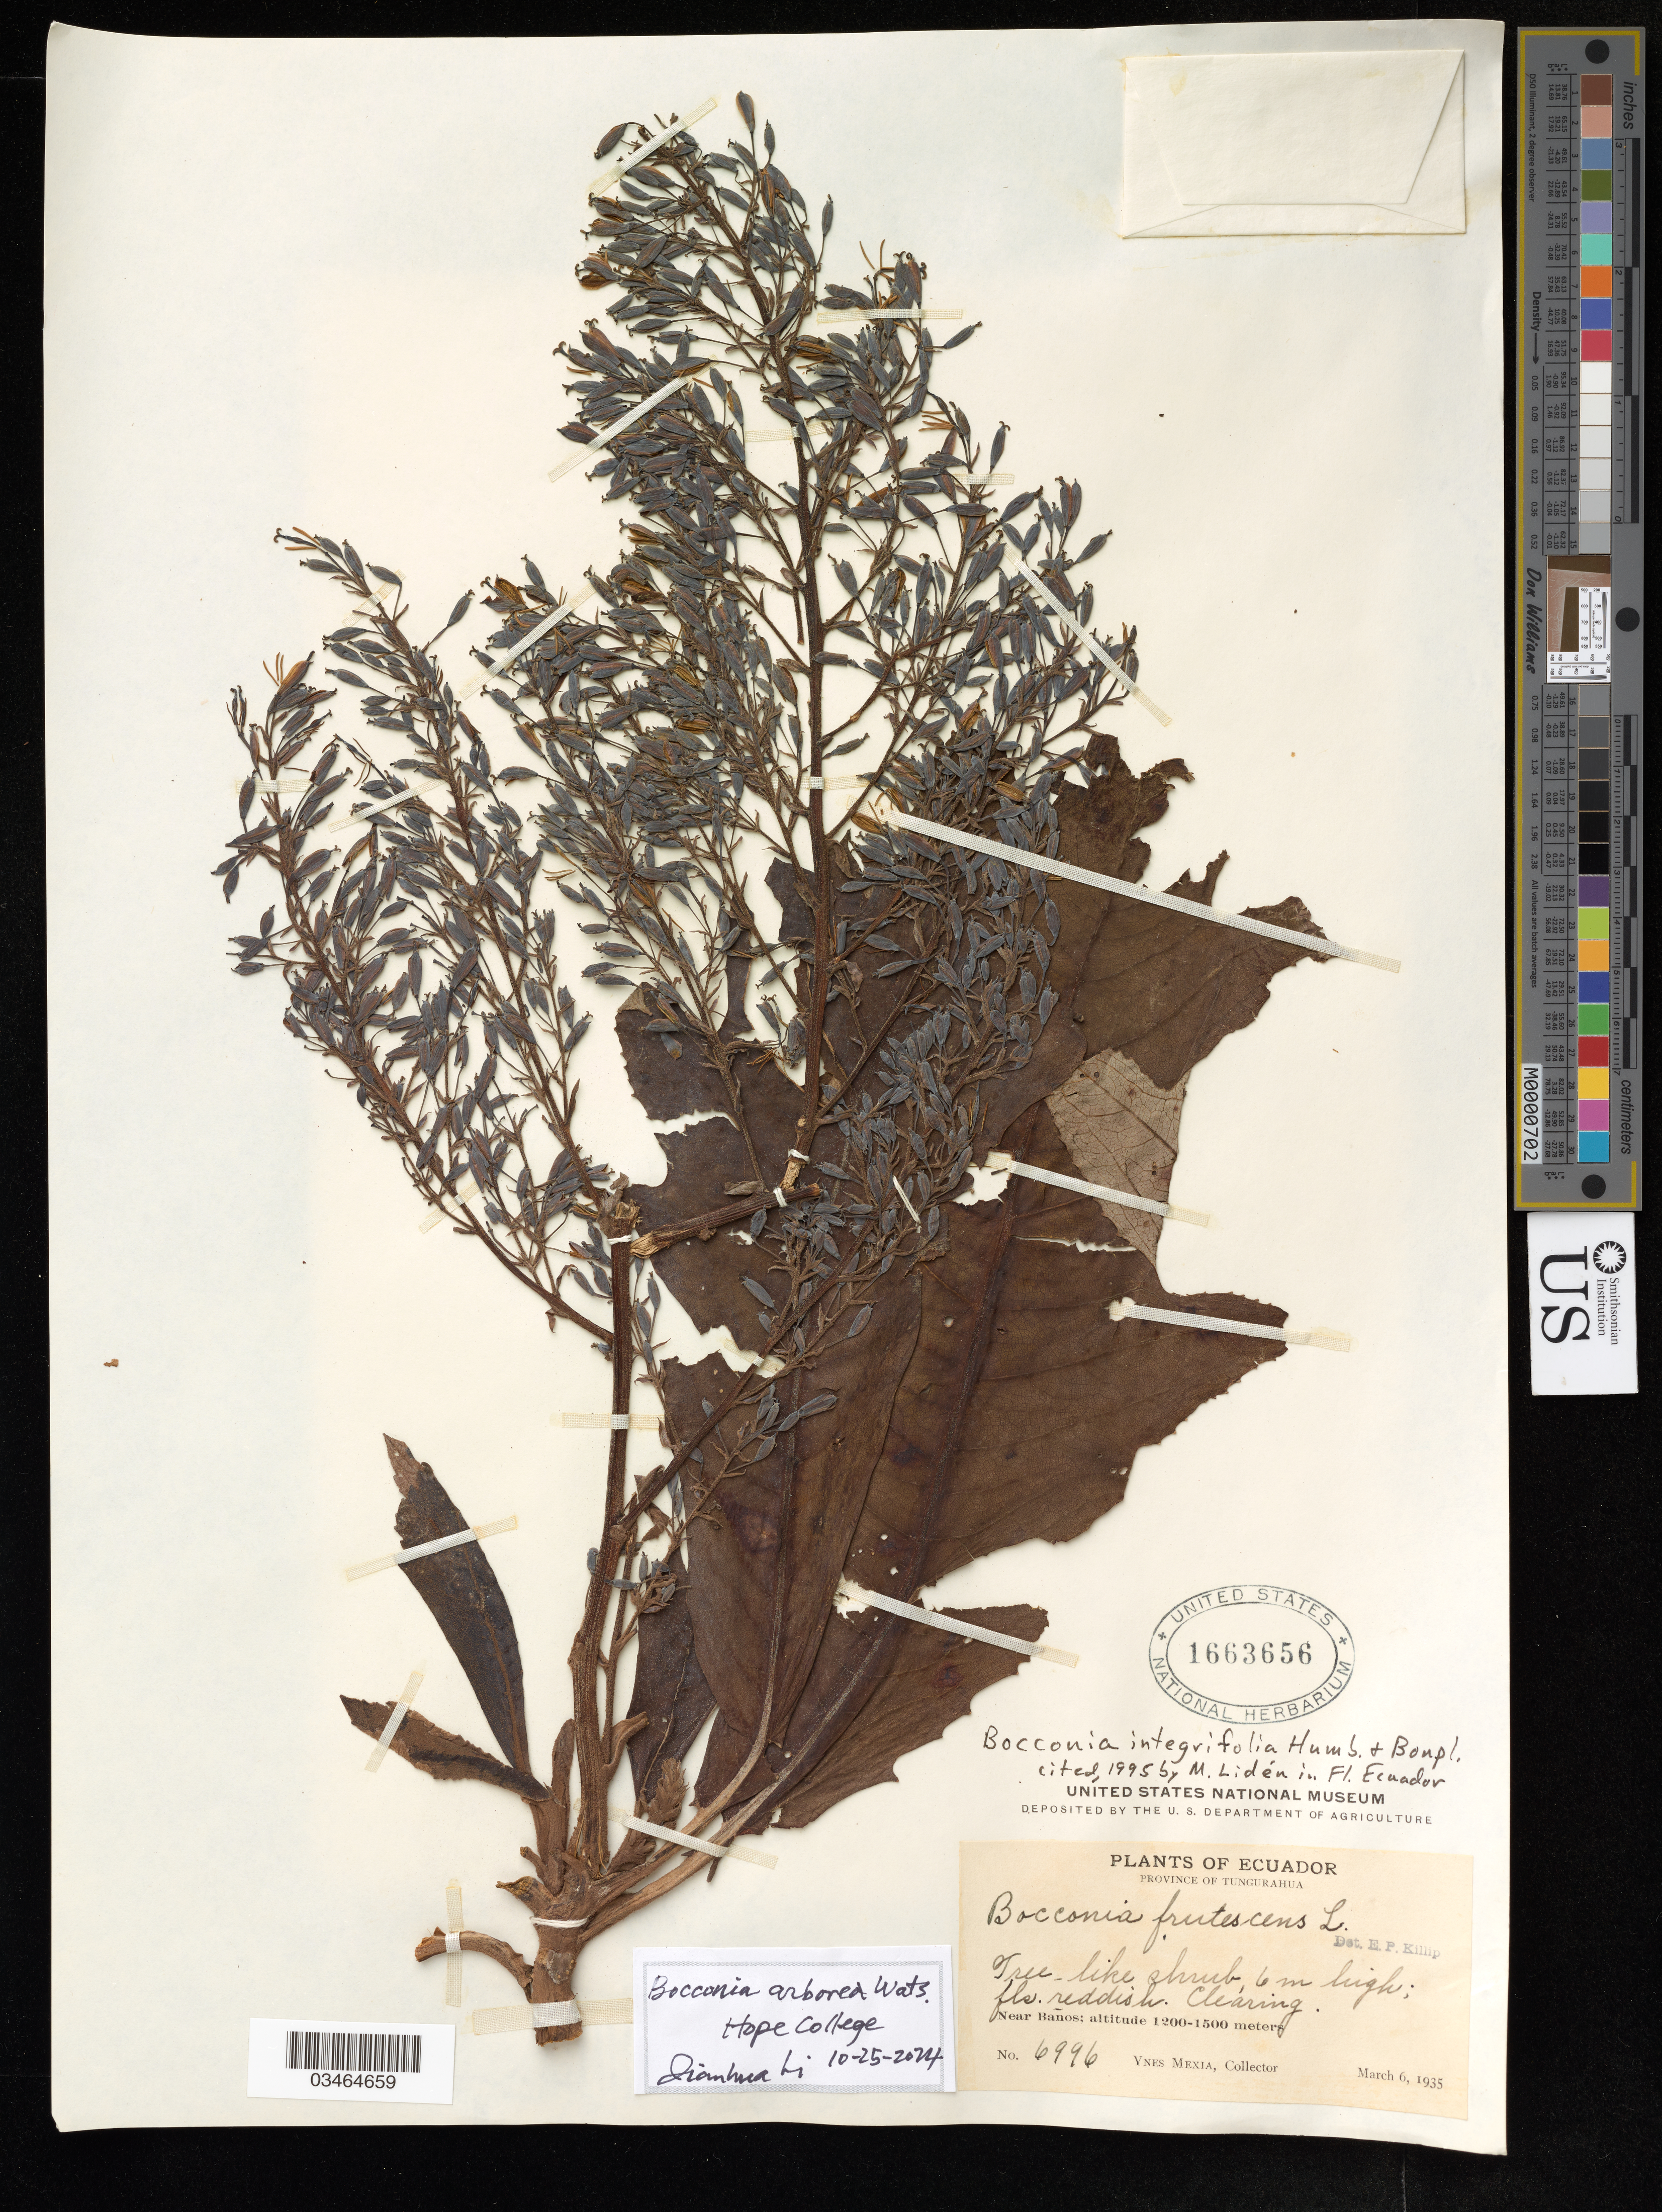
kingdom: Plantae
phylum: Tracheophyta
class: Magnoliopsida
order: Ranunculales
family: Papaveraceae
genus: Bocconia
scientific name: Bocconia arborea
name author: S. Watson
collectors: Y. Mexia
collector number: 6996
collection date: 1935-03-06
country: Ecuador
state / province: Tungurahua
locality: Near Baños.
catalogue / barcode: US 1663656